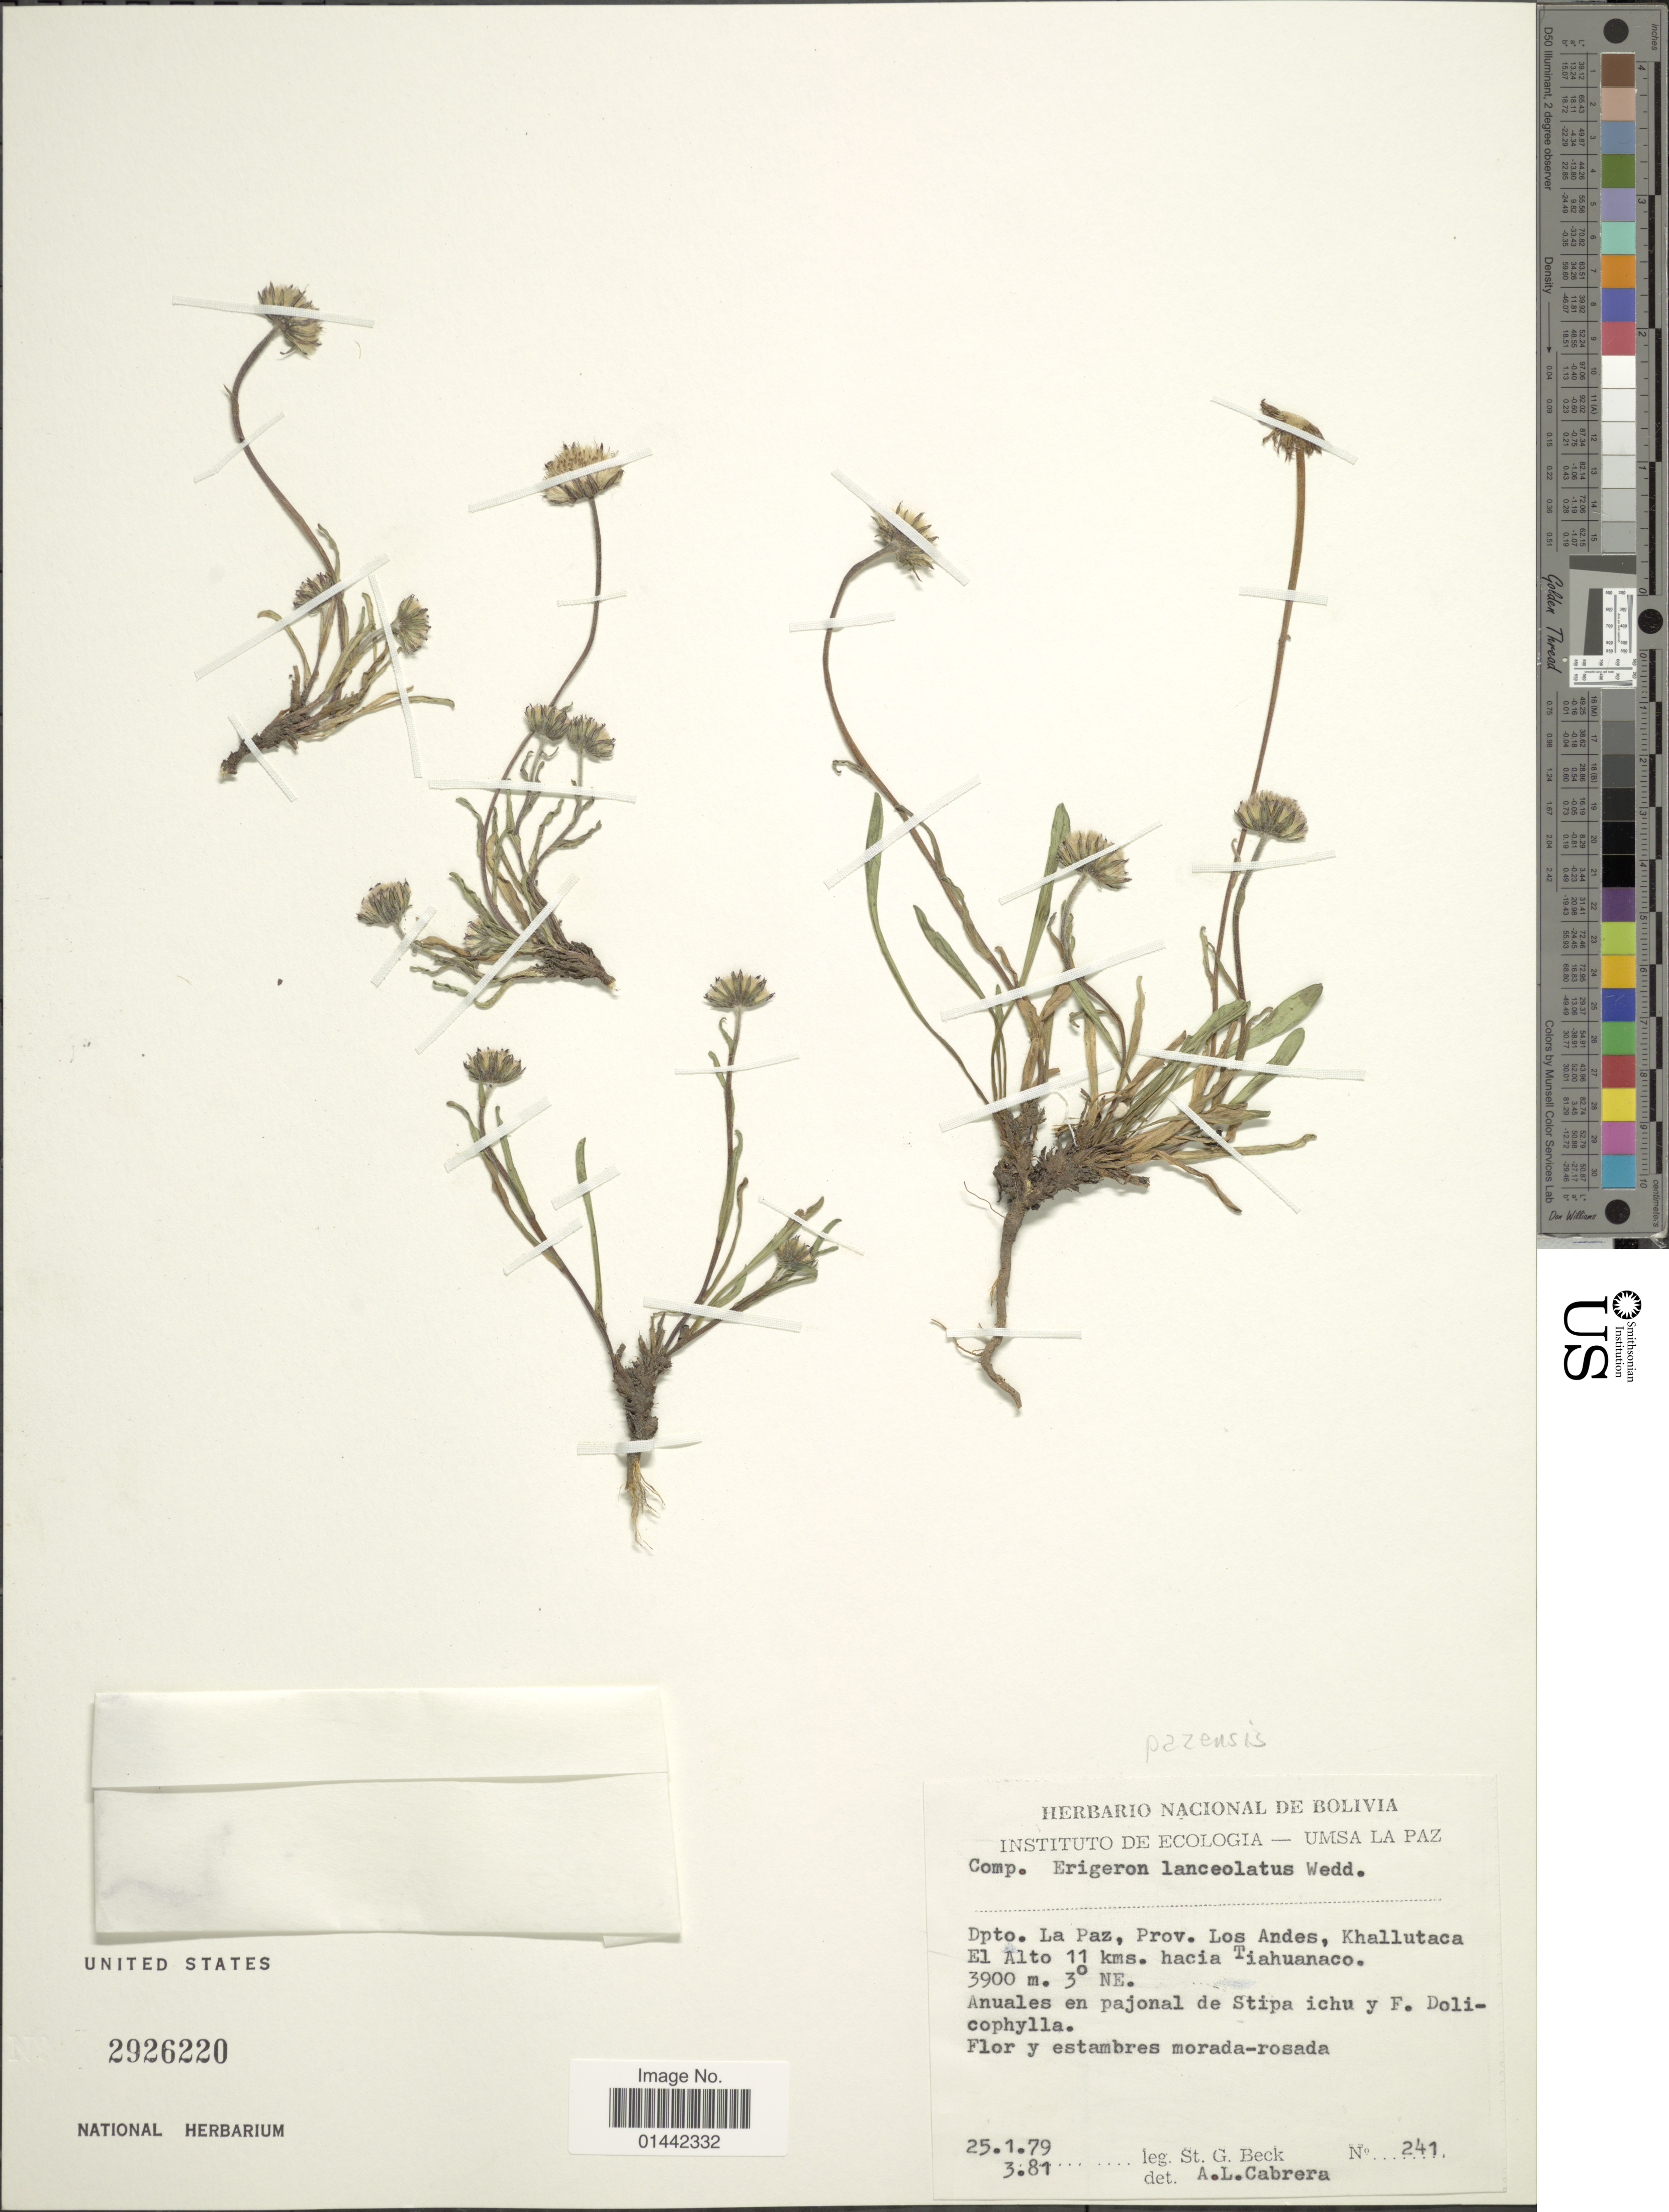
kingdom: Plantae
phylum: Tracheophyta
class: Magnoliopsida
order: Asterales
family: Asteraceae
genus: Erigeron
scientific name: Erigeron pazensis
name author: Sch. Bip. ex Rusby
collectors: S. G. Beck & A. L. Cabrera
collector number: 241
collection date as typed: Transcribed d/m/y: 25/1/79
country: Bolivia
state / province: La Paz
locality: Prov. Los Andes, Khallutaca El Alto 11 kms. hacia Tiahuanaco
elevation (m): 3900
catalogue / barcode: US 2926220